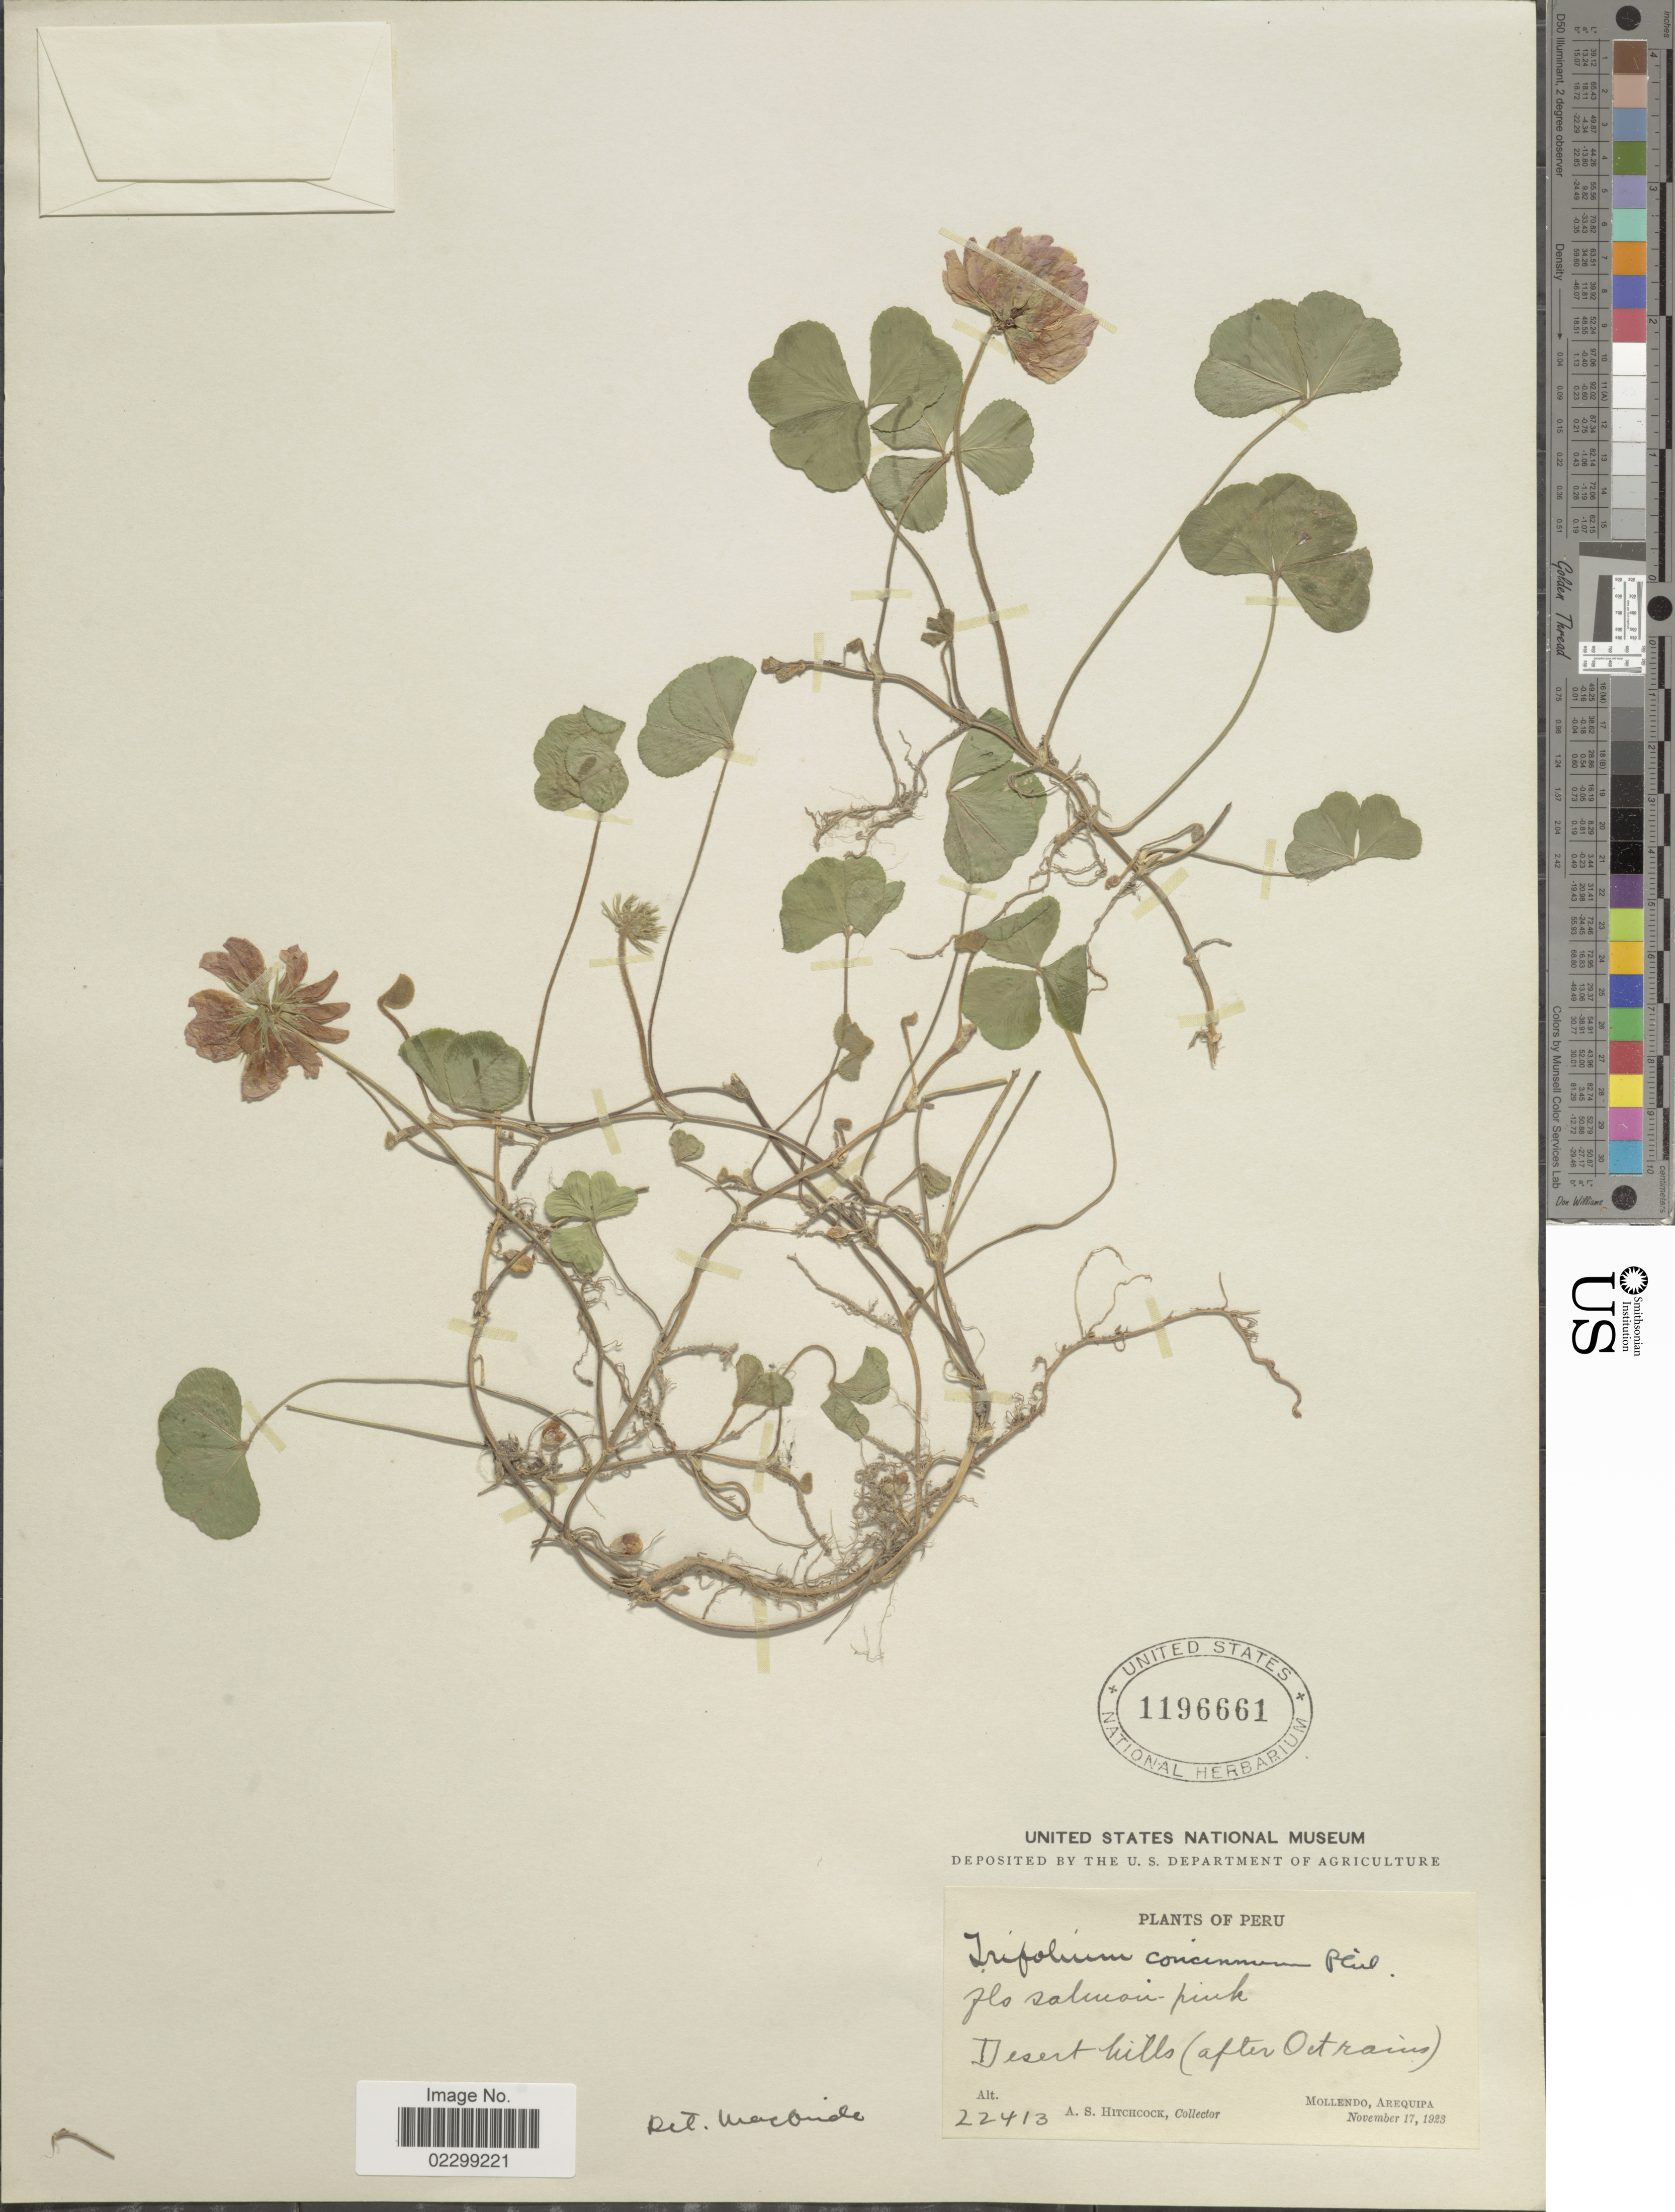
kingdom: Plantae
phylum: Tracheophyta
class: Magnoliopsida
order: Fabales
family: Fabaceae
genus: Trifolium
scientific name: Trifolium concinnum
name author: Phil.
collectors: A. S. Hitchcock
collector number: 22413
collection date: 1923-11-17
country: Peru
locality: Desert hills (after Octrarius)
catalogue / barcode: US 1196661